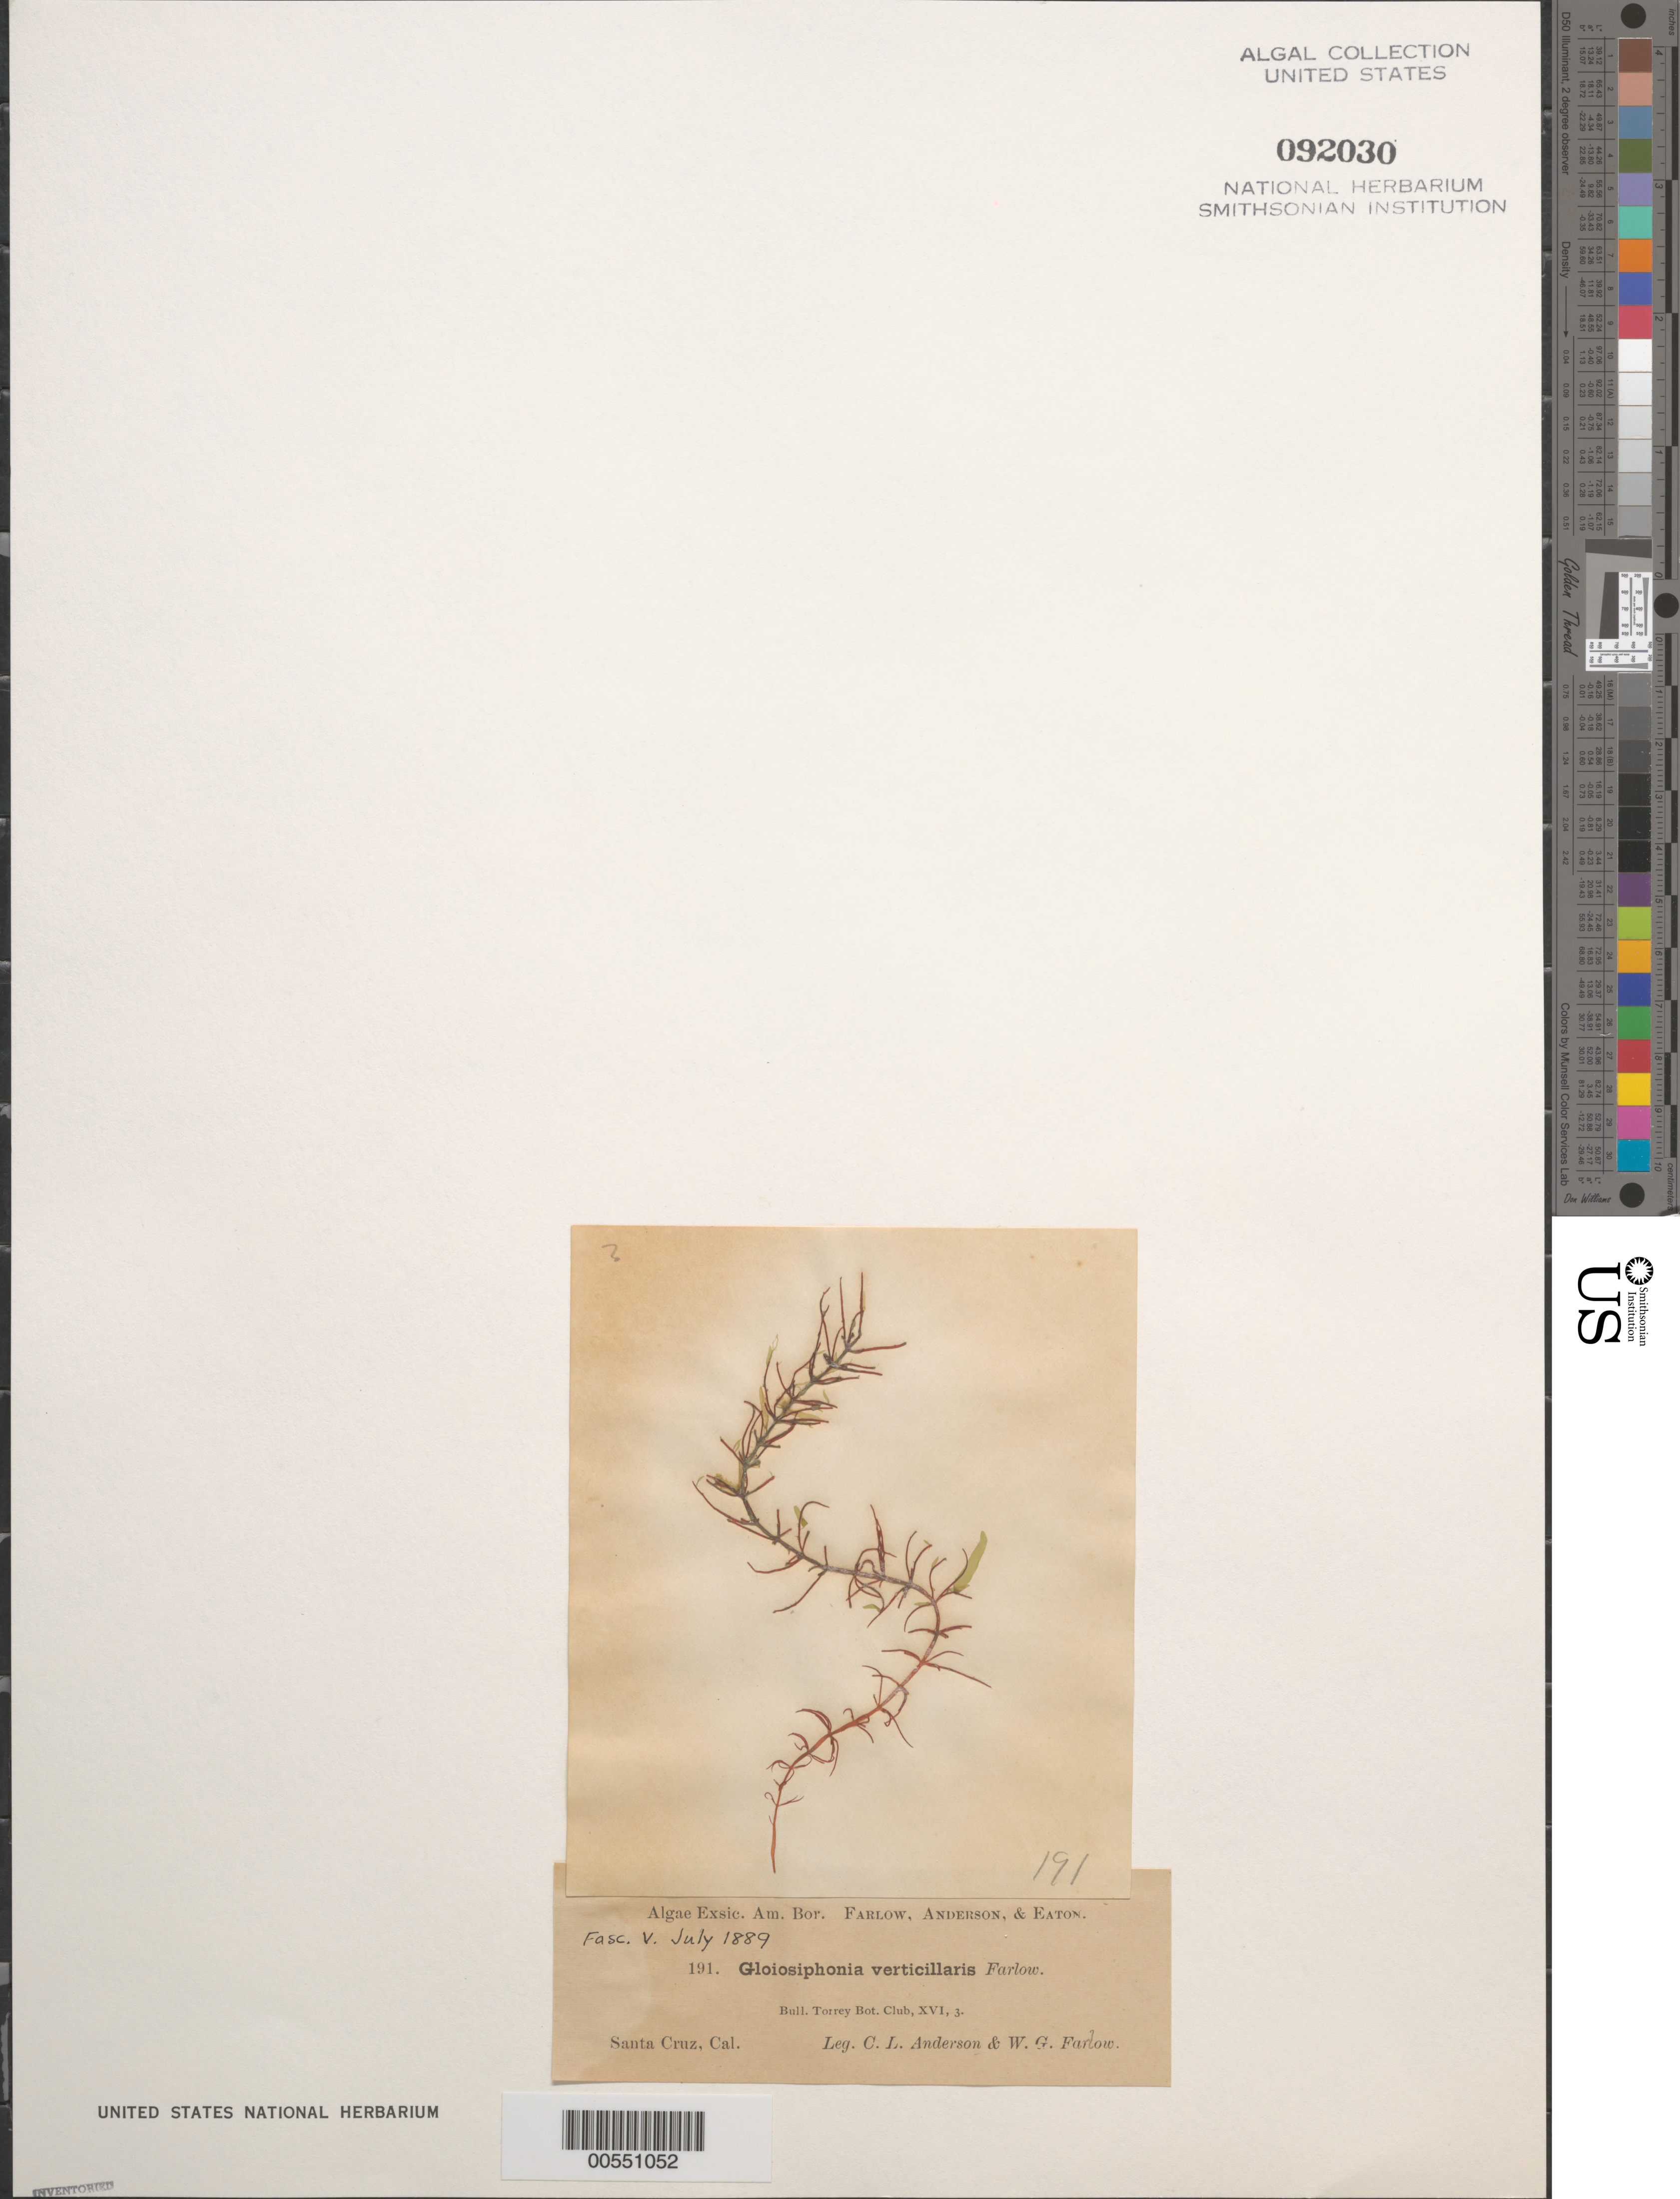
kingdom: Plantae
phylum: Rhodophyta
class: Florideophyceae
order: Gigartinales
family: Gloiosiphoniaceae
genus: Gloiosiphonia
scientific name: Gloiosiphonia verticillaris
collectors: C. L. Anderson & W. G. Farlow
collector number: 191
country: United States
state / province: California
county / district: Santa Cruz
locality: Santa Cruz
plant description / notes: Farlow, Anderson & Eaton, Algae Exsiccatae Americae Borealis, Fasc. V, 1889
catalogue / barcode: US 92030